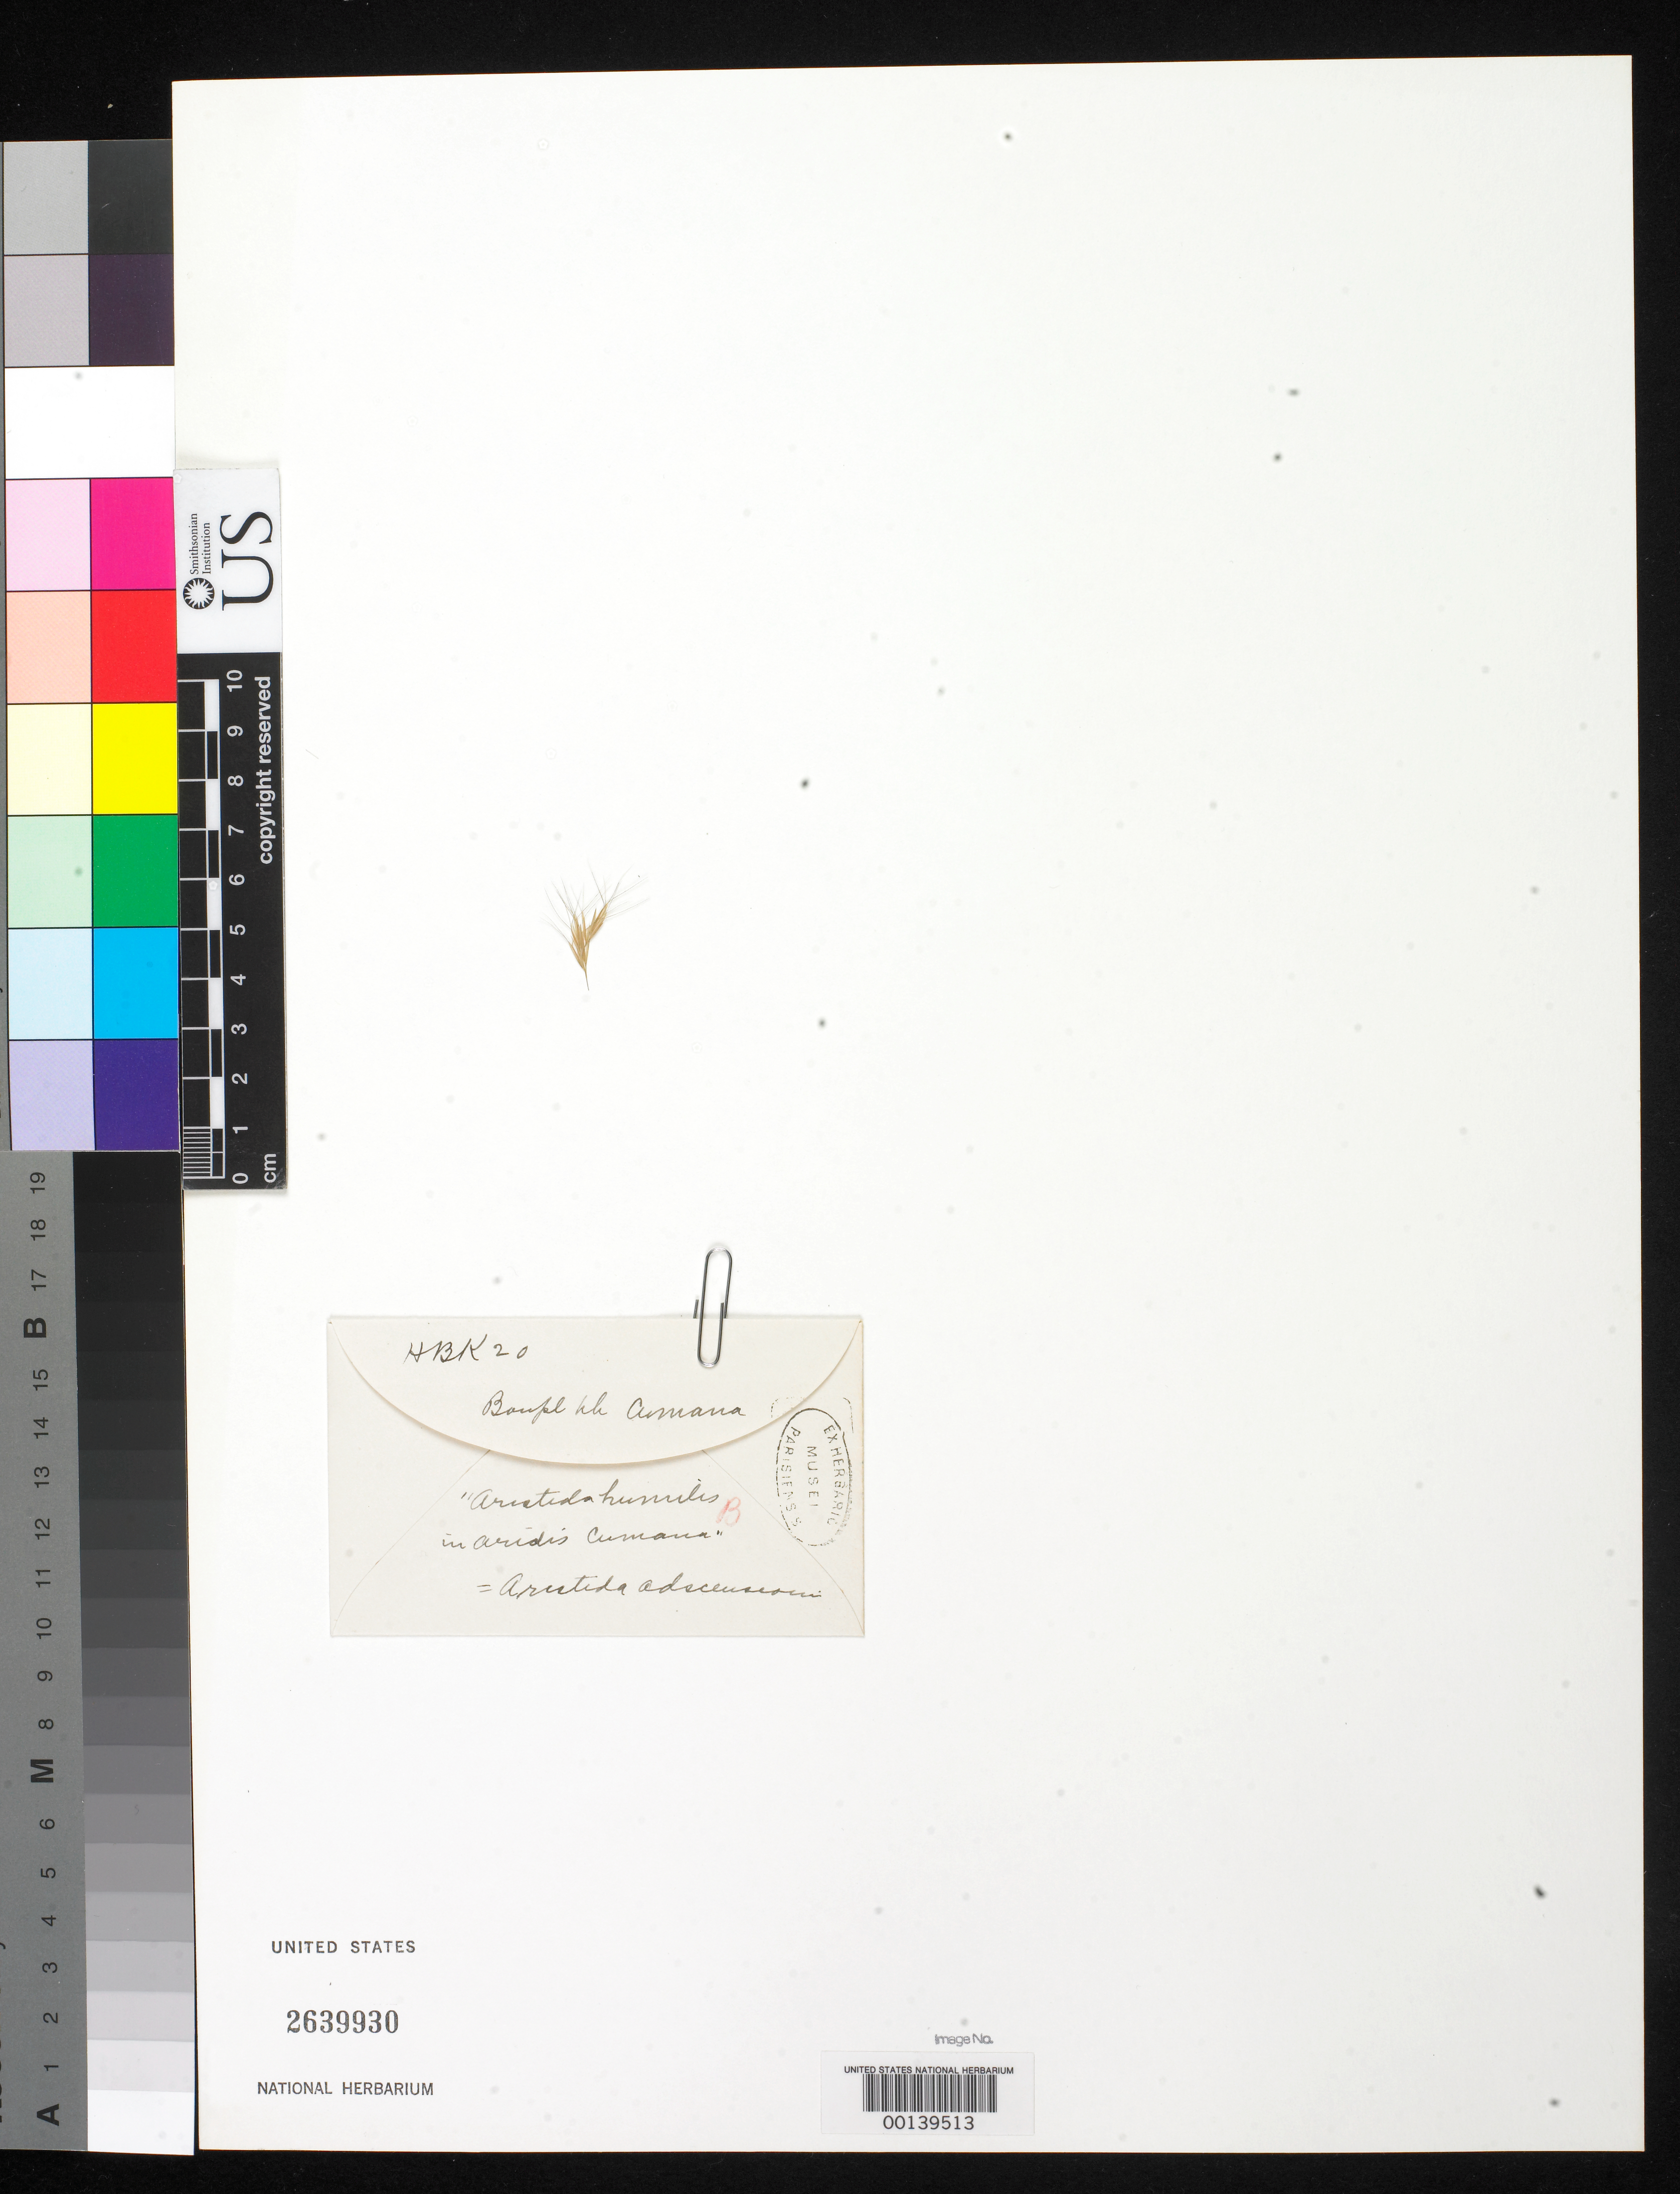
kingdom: Plantae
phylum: Tracheophyta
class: Liliopsida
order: Poales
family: Poaceae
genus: Aristida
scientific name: Aristida humilis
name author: Kunth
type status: Type Fragment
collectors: F. W. Humboldt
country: Venezuela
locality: Cumana.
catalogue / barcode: US 2639930